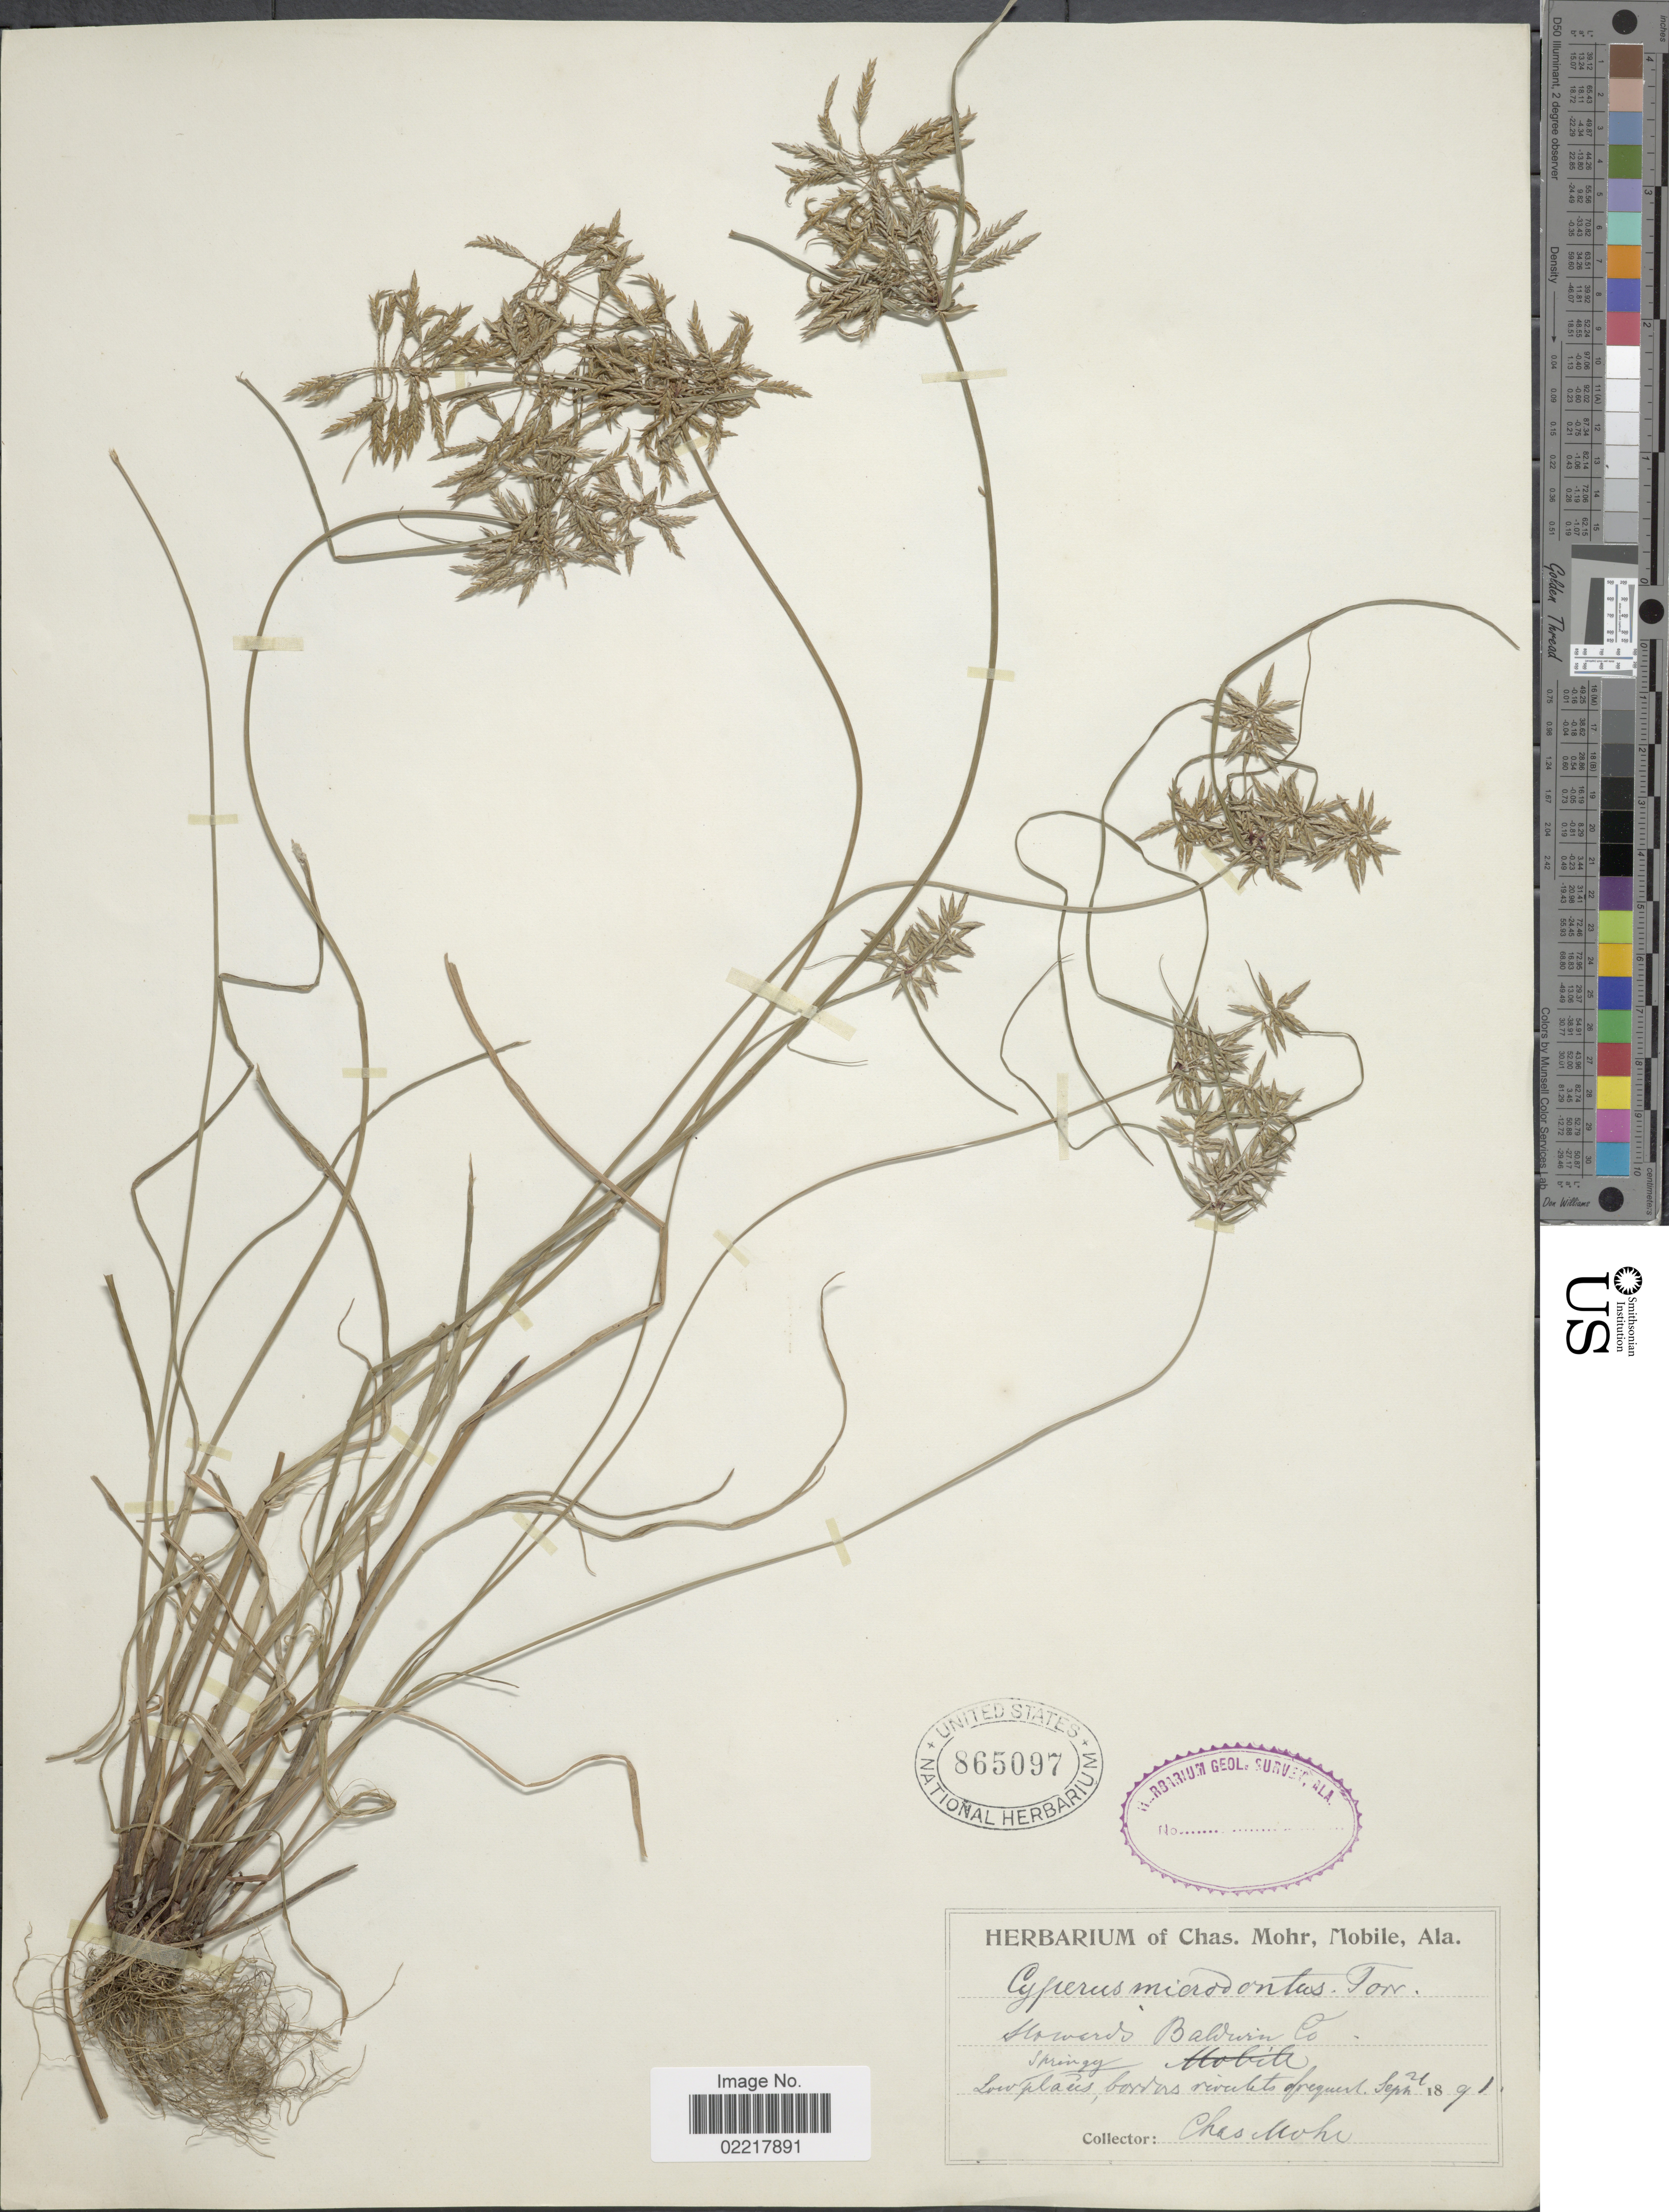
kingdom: Plantae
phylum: Tracheophyta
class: Liliopsida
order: Poales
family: Cyperaceae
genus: Cyperus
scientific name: Cyperus polystachyos var. texensis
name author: (Torr.) Fernald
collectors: C. T. Mohr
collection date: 1891-09-21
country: United States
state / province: Alabama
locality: Howards Springs, Baldwin Co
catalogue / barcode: US 865097